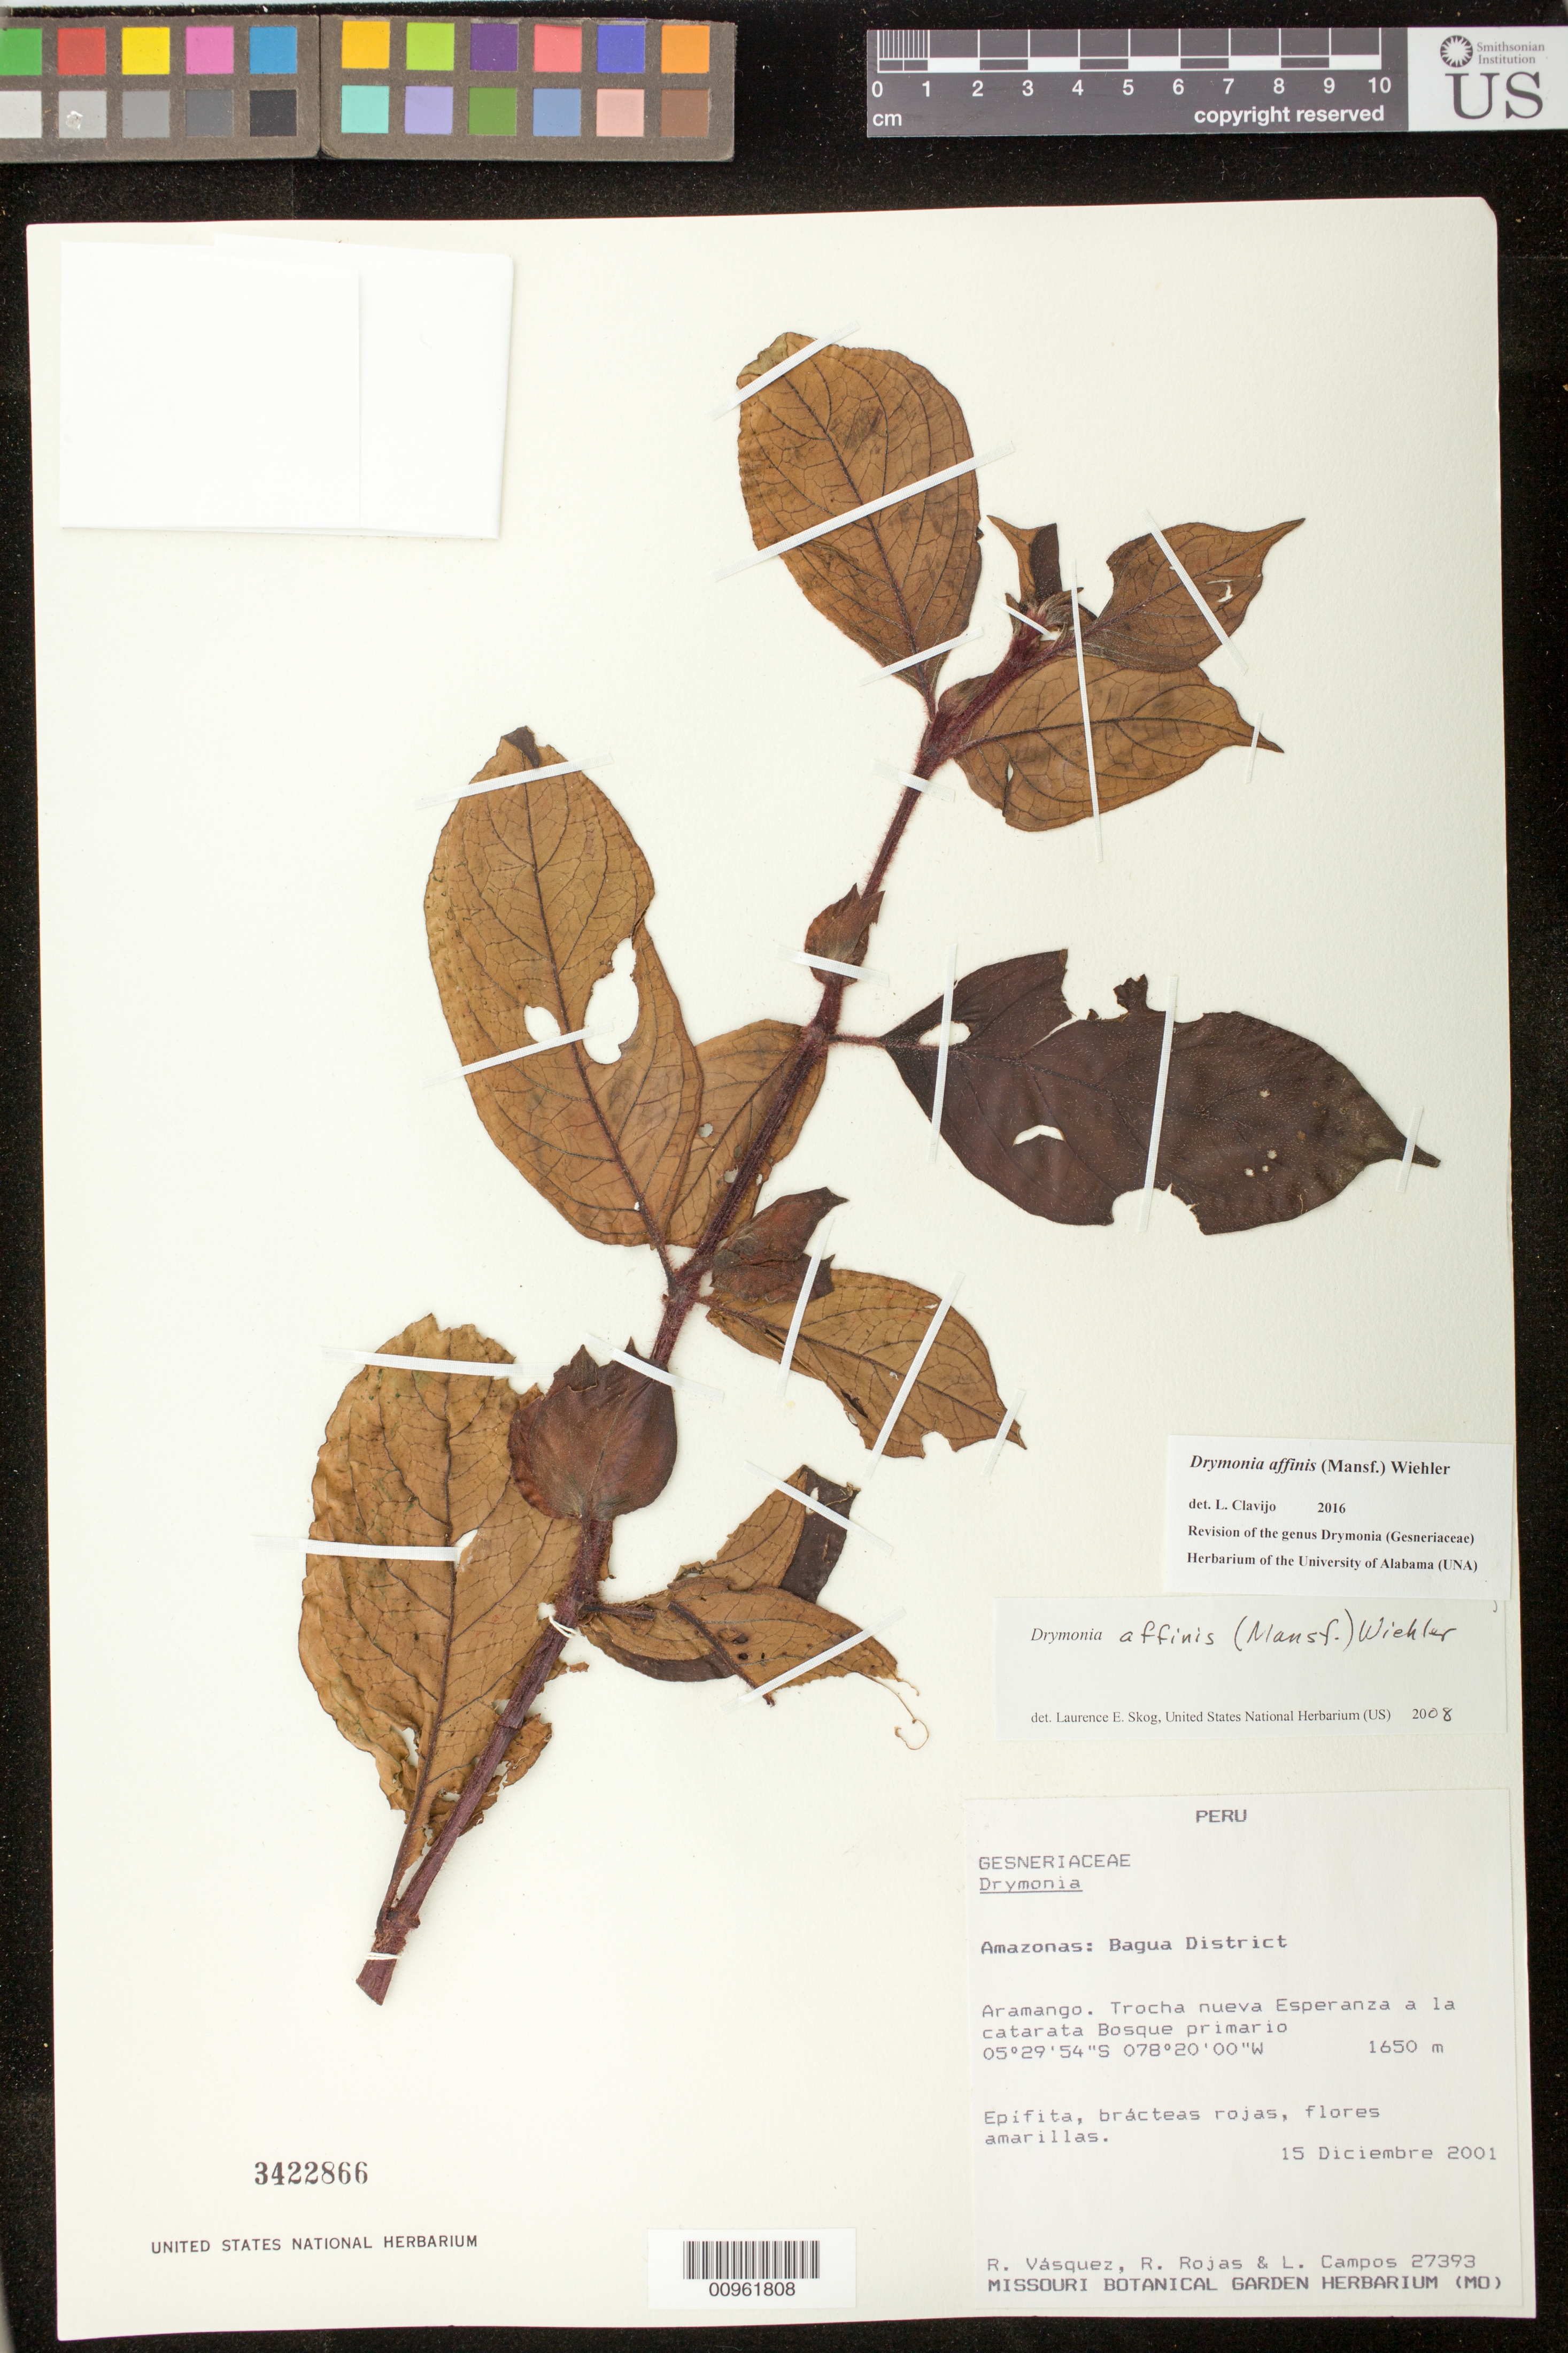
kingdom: Plantae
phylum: Tracheophyta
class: Magnoliopsida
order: Lamiales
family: Gesneriaceae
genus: Drymonia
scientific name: Drymonia affinis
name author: (Mansf.) Wiehler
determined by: Skog, Laurence E.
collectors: R. Vásquez, R. Rojas & L. Campos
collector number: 27393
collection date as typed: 15 Dec 2001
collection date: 2001-12-15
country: Peru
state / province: Amazonas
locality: Amazonas: Bagua District. Aramango, trocha nueva Esperanza a la catarata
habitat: Bosque primario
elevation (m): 1650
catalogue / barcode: US 3422866